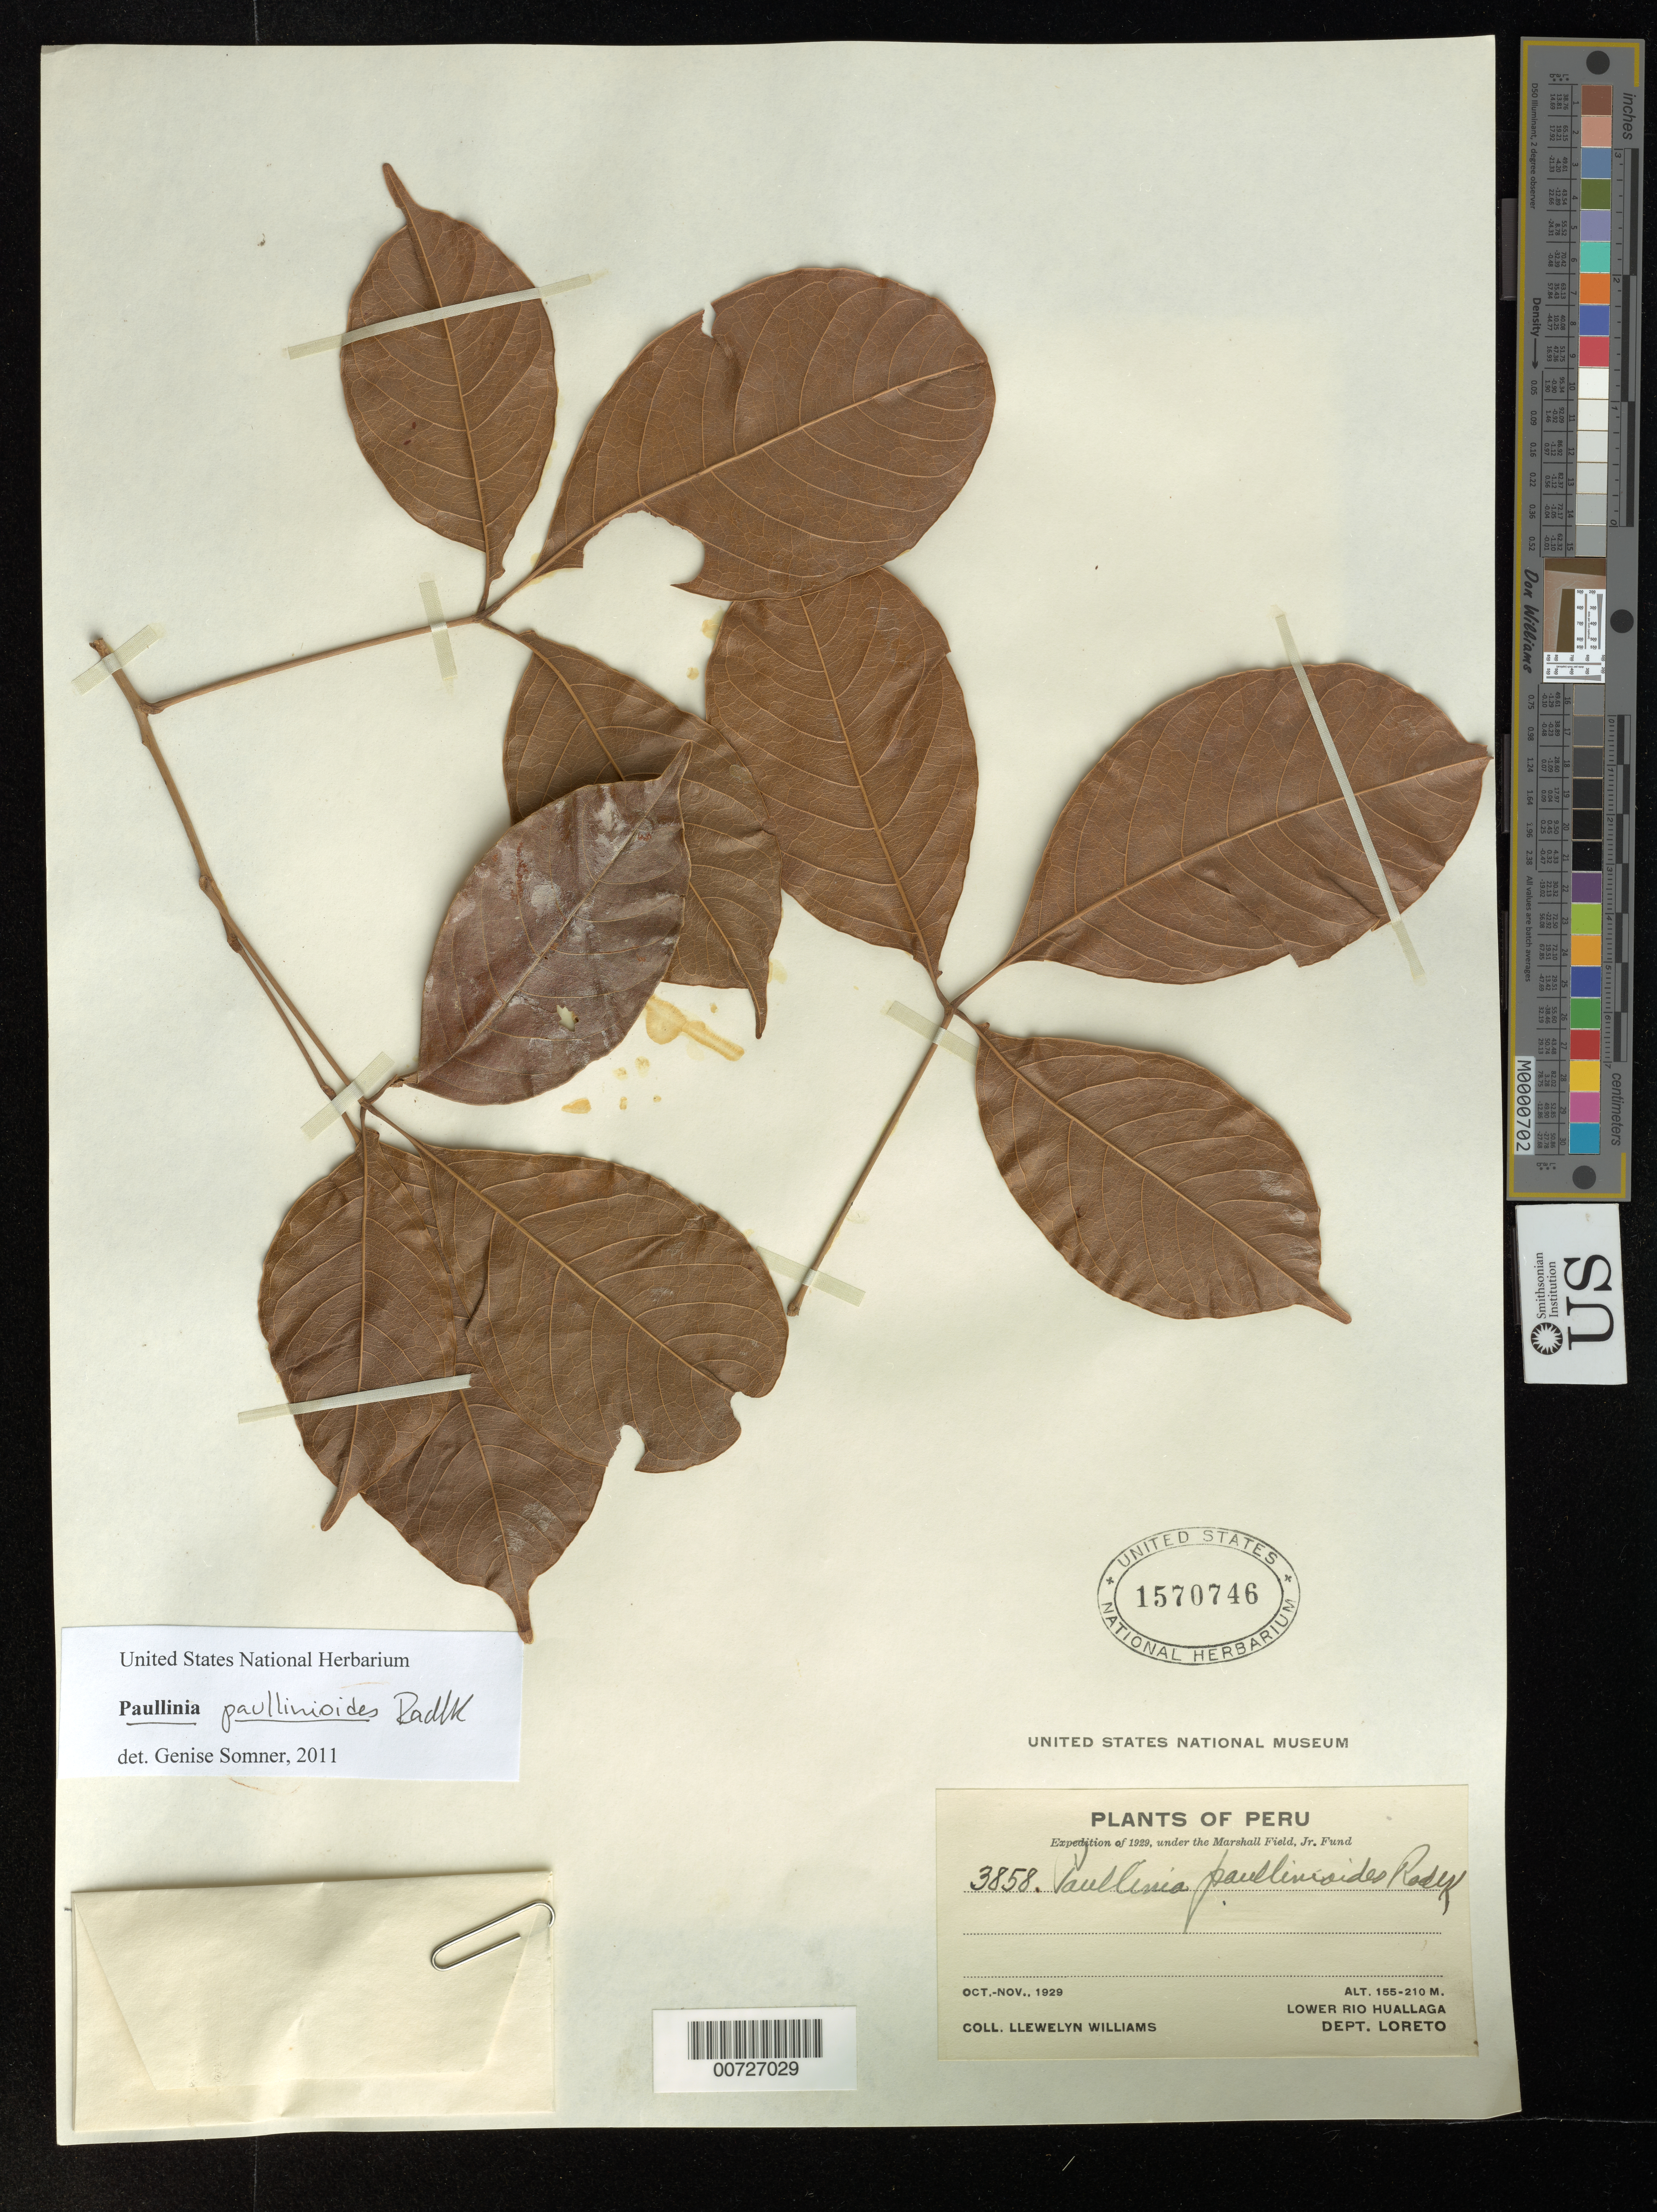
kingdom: Plantae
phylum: Tracheophyta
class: Magnoliopsida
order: Sapindales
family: Sapindaceae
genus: Paullinia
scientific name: Paullinia paullinioides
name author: Radlk.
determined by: Somner, G. V.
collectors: L. Williams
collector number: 3858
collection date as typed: Oct 1929 to -- Nov 1929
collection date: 1929-10/1929-11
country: Peru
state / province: Loreto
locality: Lower Rio Huallaga.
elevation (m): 155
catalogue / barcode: US 1570746